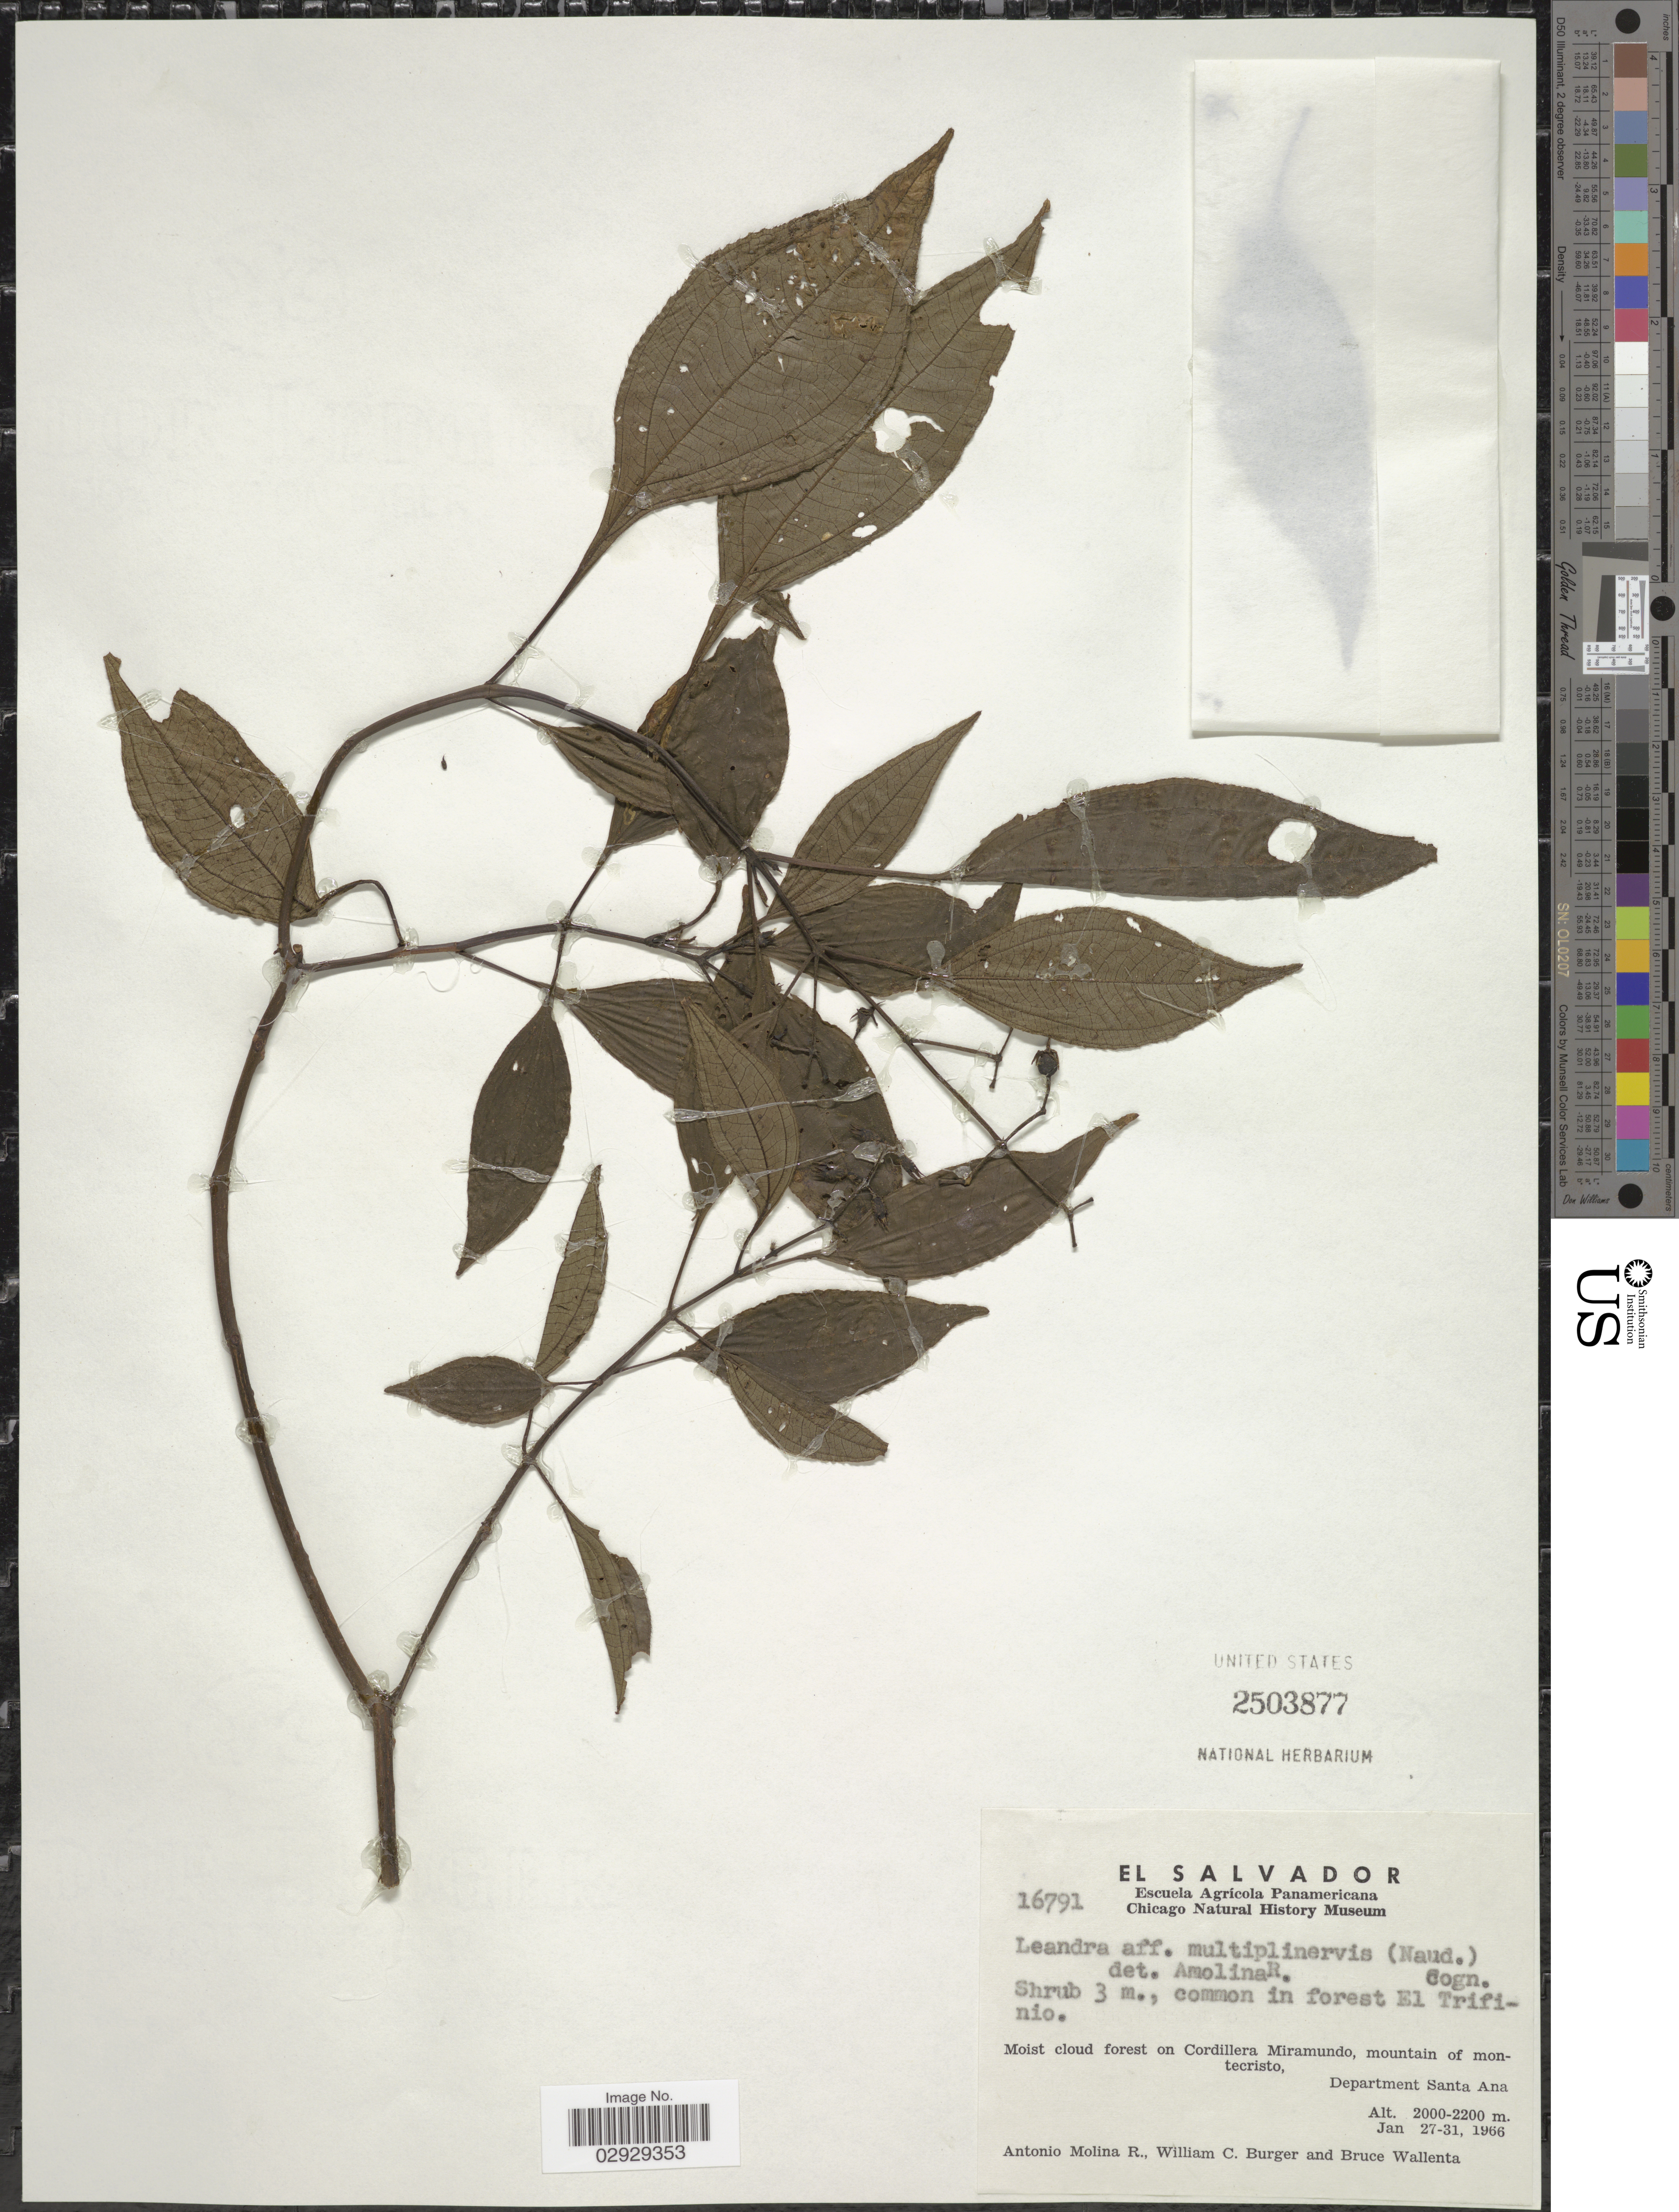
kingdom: Plantae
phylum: Tracheophyta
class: Magnoliopsida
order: Myrtales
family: Melastomataceae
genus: Leandra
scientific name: Leandra multiplinervis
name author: (Naudin) Cogn.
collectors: A. Molina R., W. Burger & B. Wallenta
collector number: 16791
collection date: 1966-01-27/1966-01-31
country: El Salvador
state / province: Santa Ana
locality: Moist cloud forest on Cordillera Miramundo, mountain of montecristo, Department Santa Ana.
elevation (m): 2000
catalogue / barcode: US 2503877